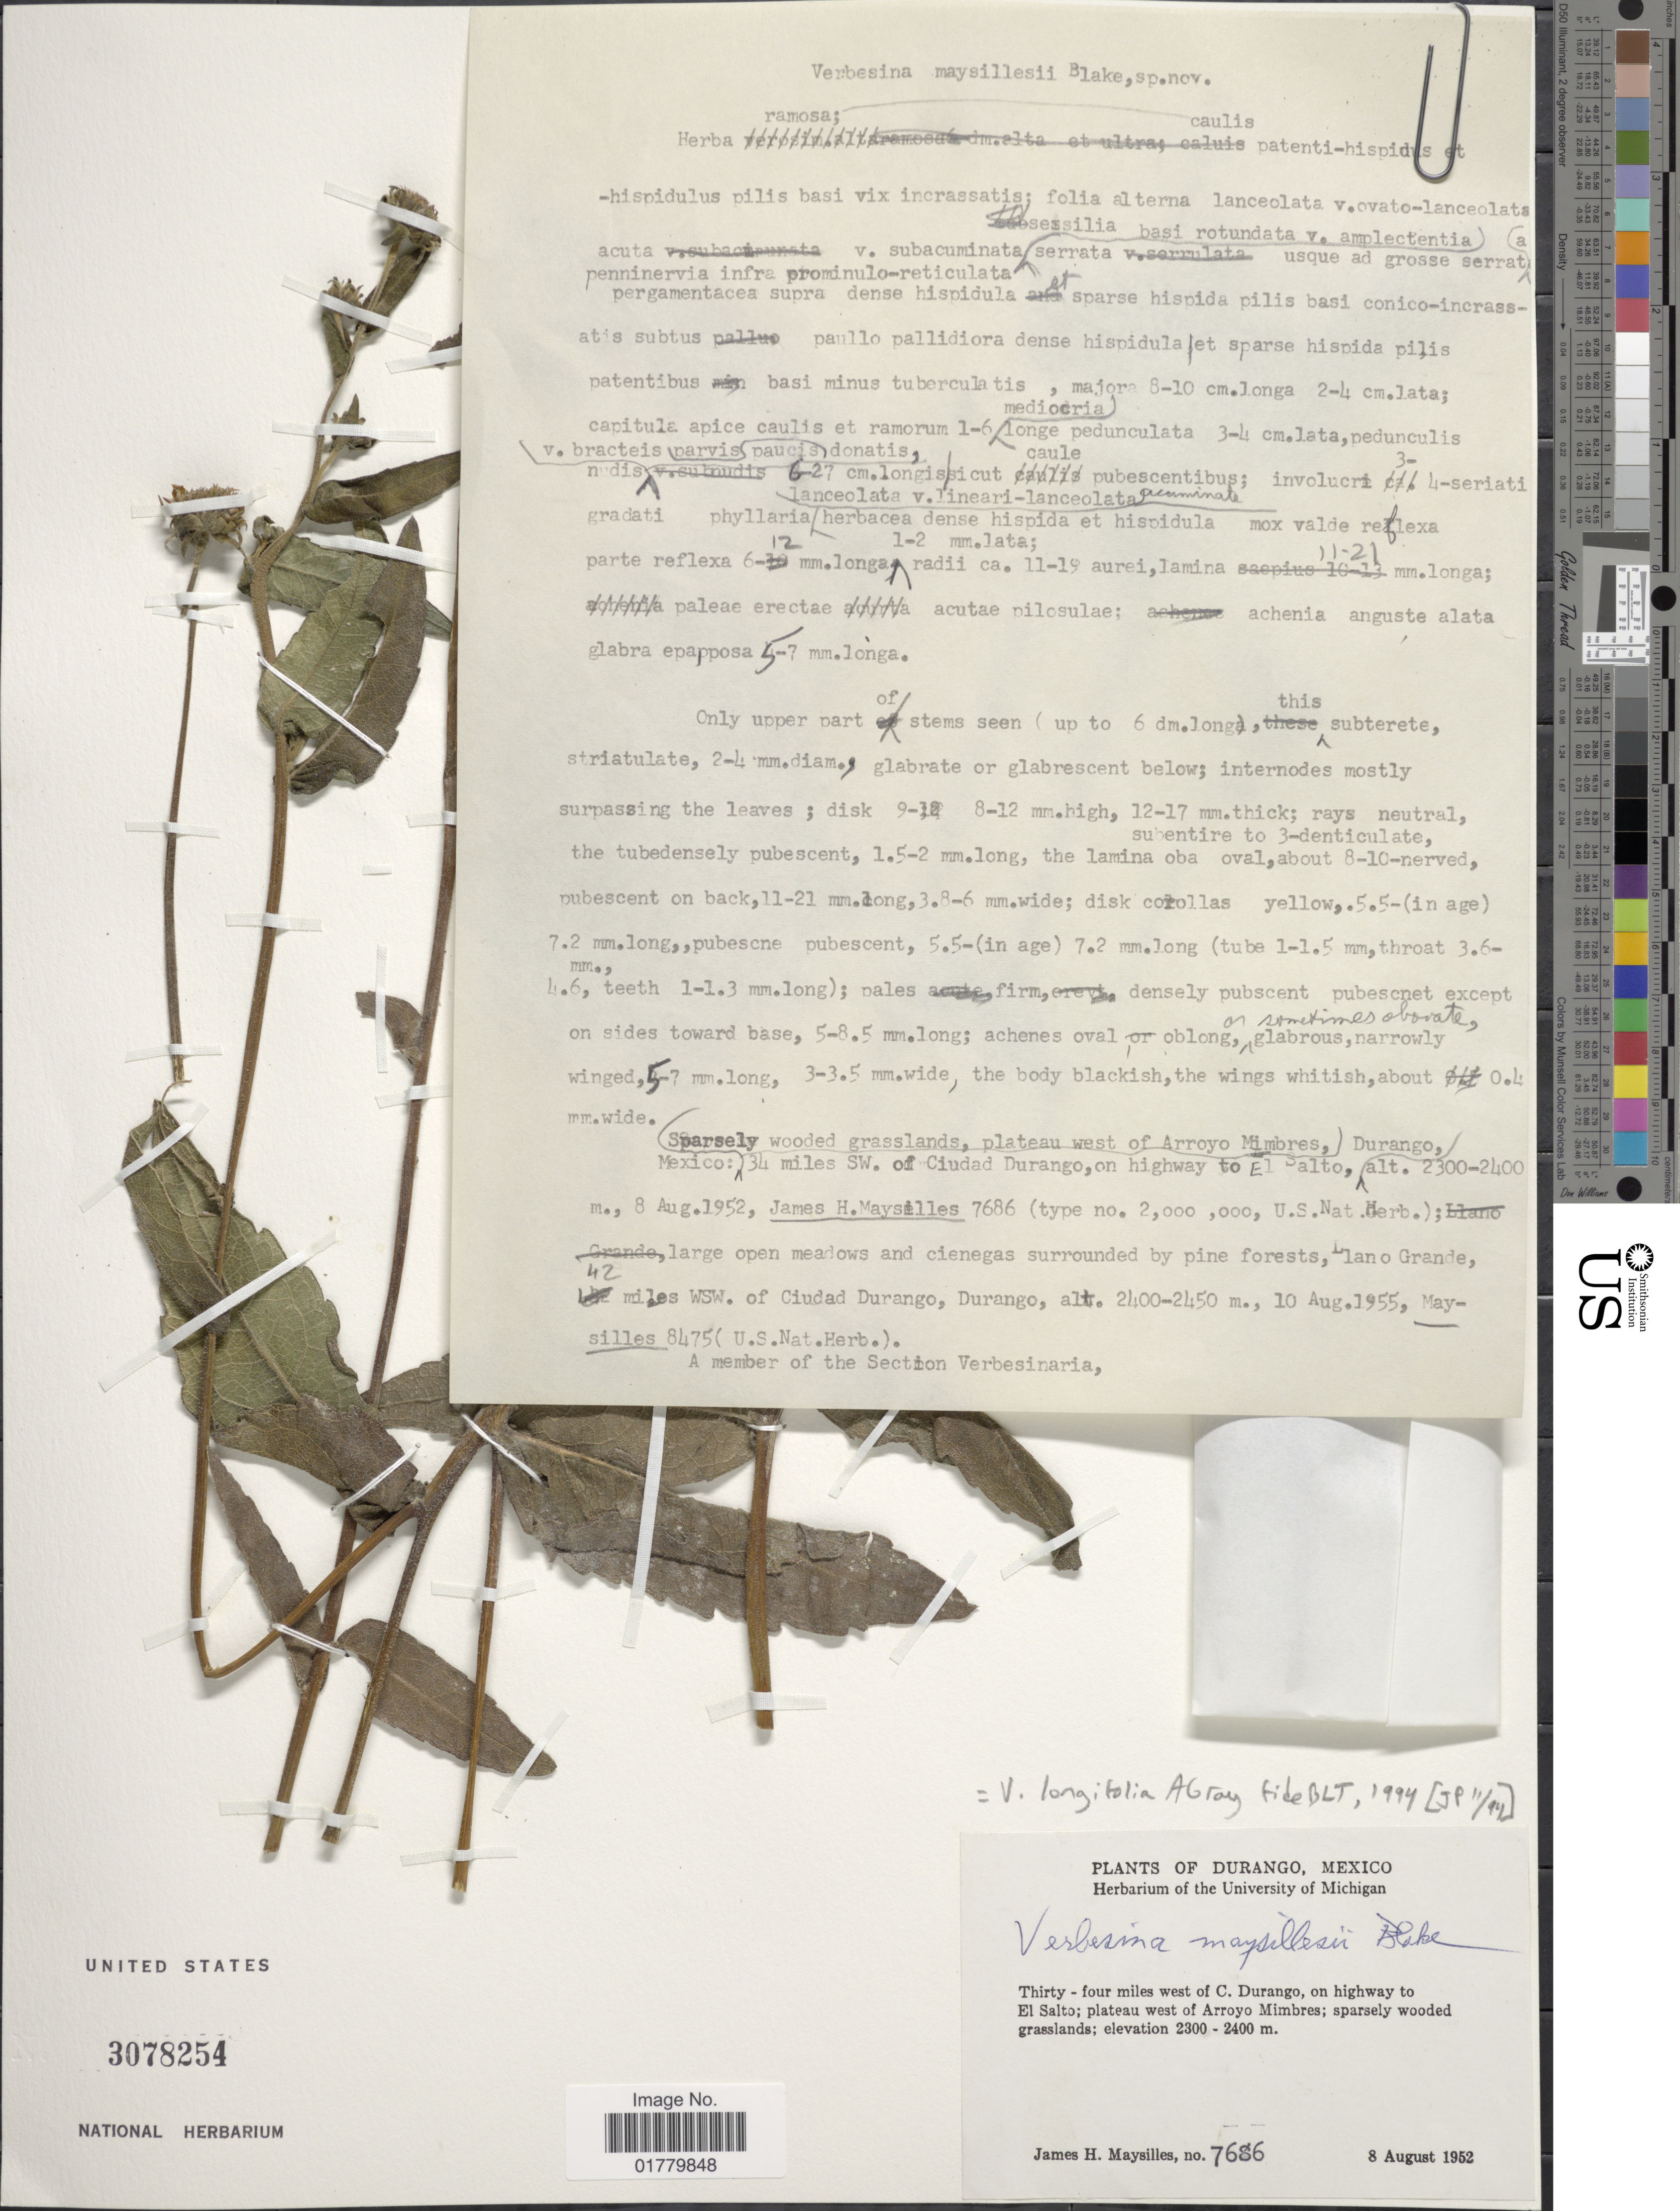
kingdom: Plantae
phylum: Tracheophyta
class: Magnoliopsida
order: Asterales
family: Asteraceae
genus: Verbesina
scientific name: Verbesina longifolia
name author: A. Gray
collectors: J. Maysilles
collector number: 7686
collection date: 1952-08-08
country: Mexico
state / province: Durango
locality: Thirty - four miles west of C. Durango, on highway to El Salto; plateau west of Arroyo Mimbres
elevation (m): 2300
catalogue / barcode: US 3078254